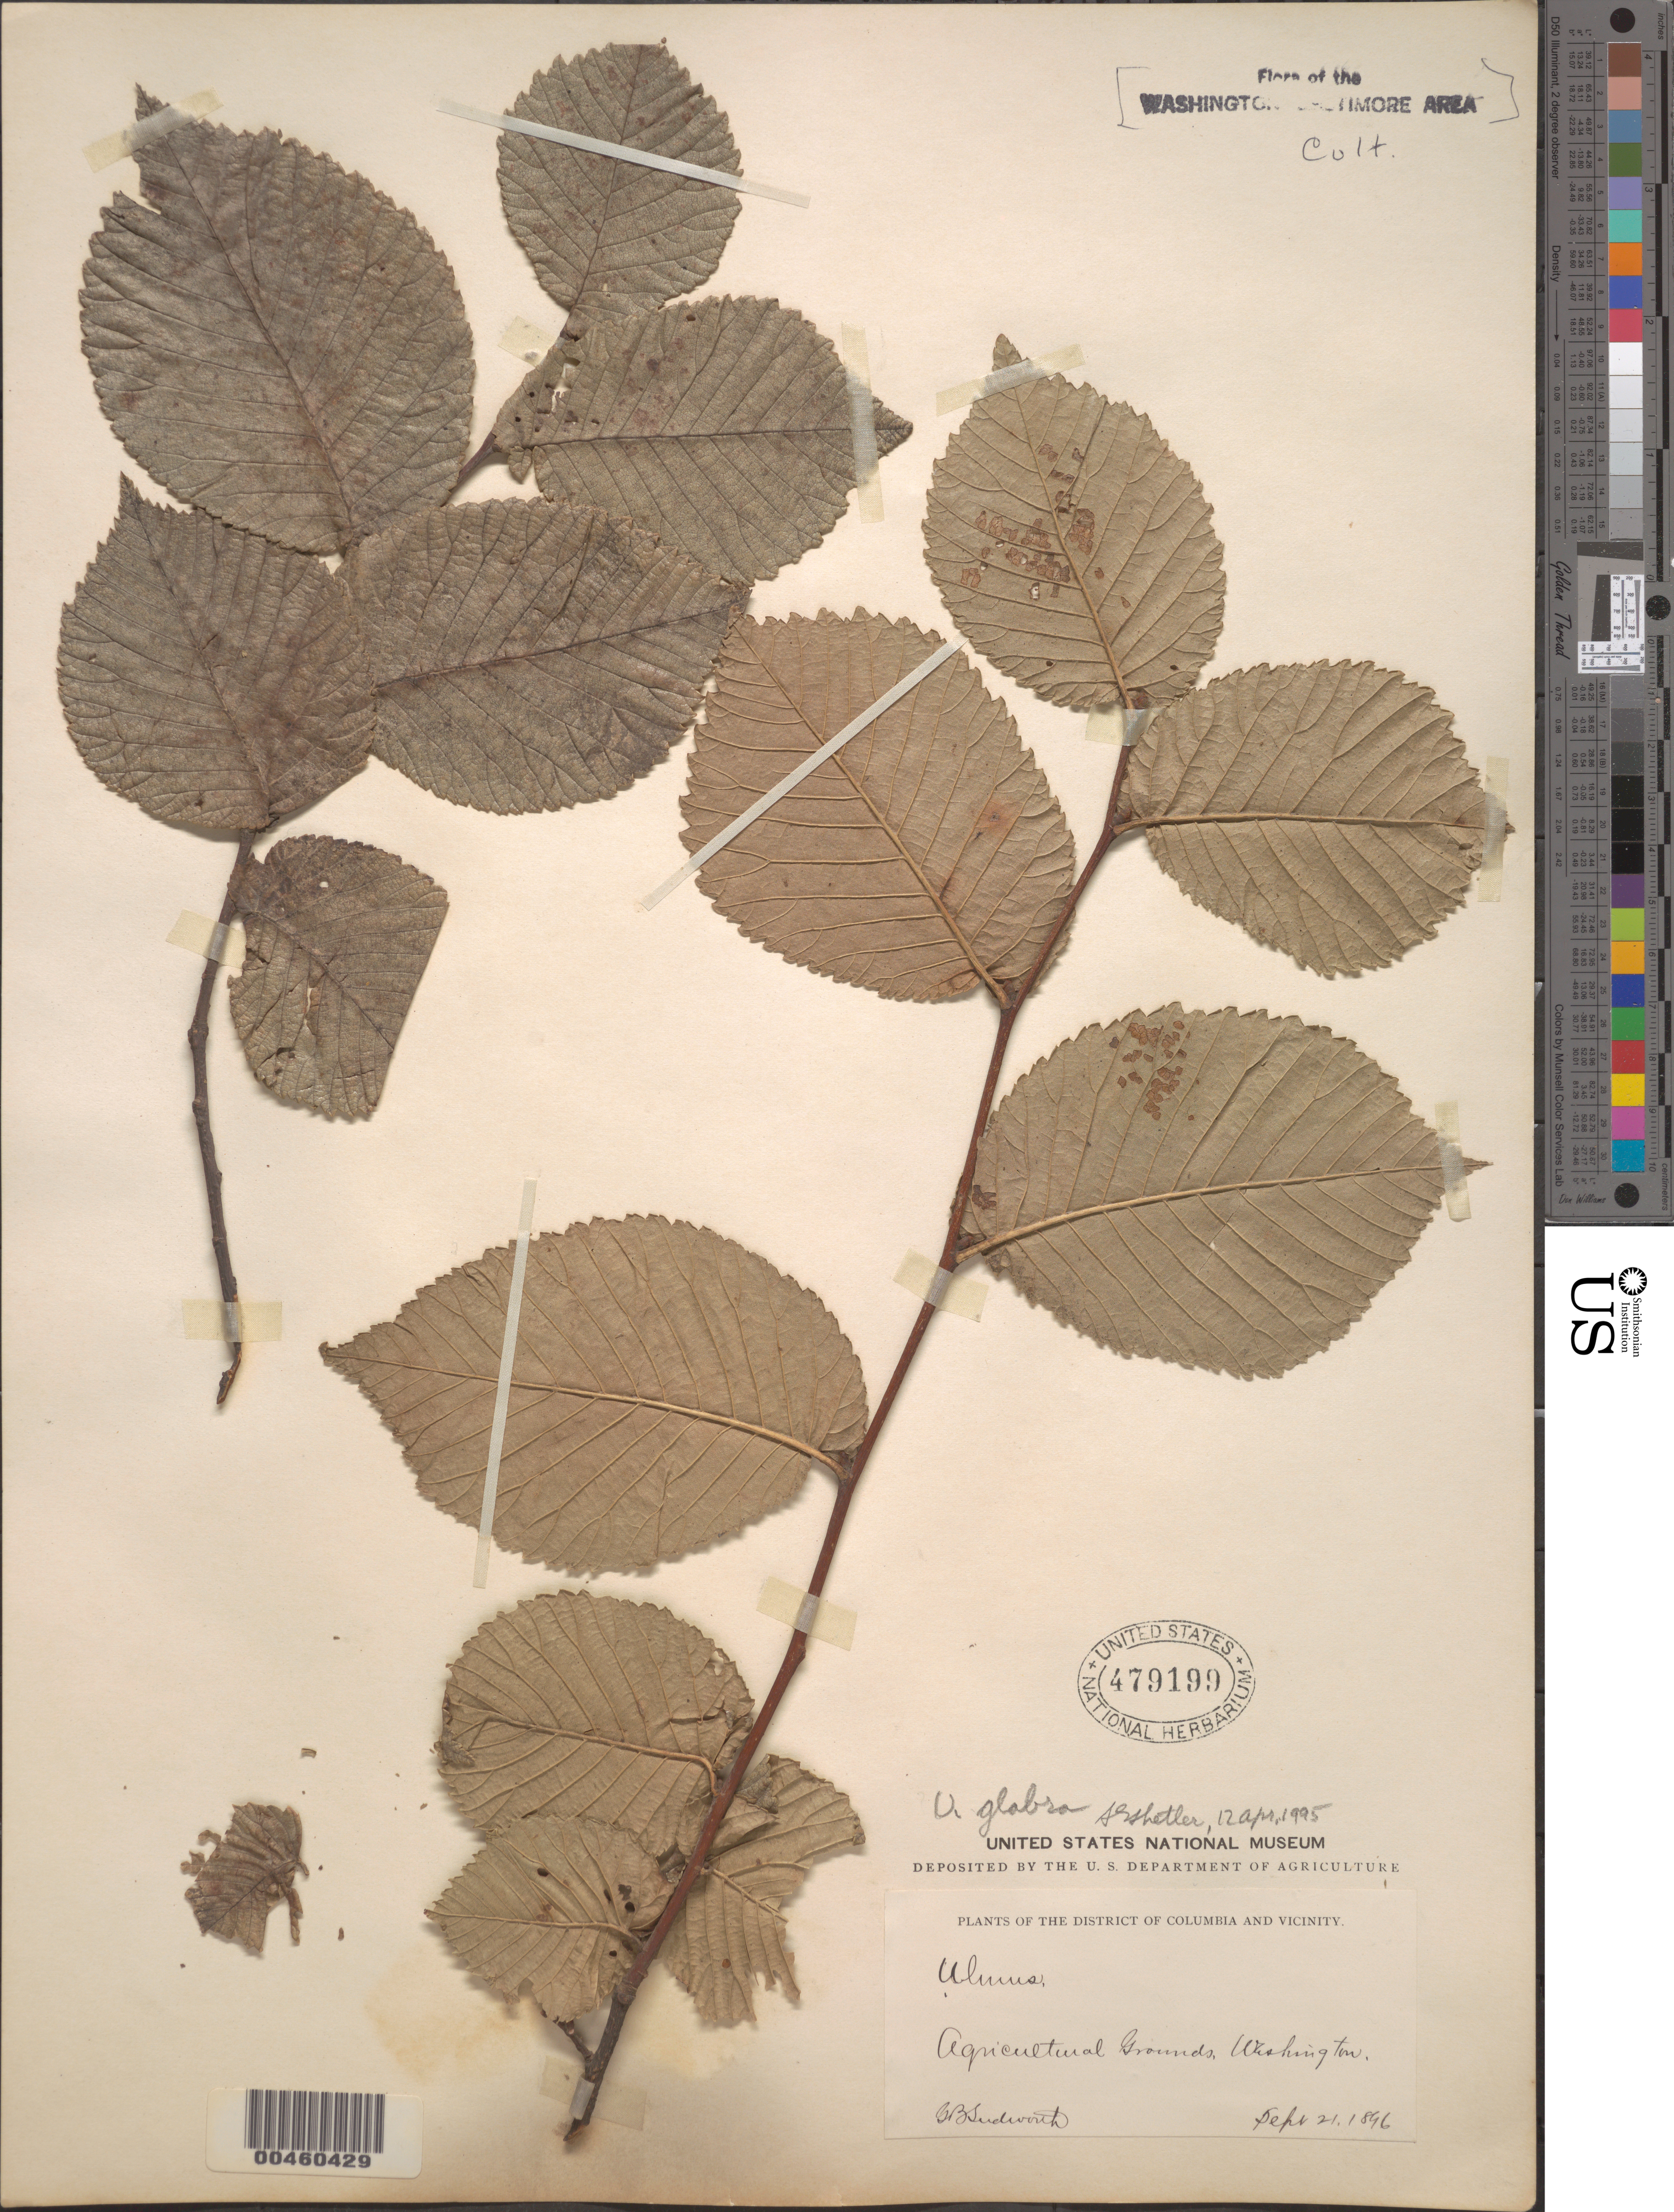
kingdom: Plantae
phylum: Tracheophyta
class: Magnoliopsida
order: Rosales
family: Ulmaceae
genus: Ulmus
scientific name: Ulmus glabra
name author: Huds.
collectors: G. B. Sudworth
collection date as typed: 21 Sep 1896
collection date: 1896-09-21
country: United States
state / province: District of Columbia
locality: Agricultural grounds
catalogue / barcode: US 479199